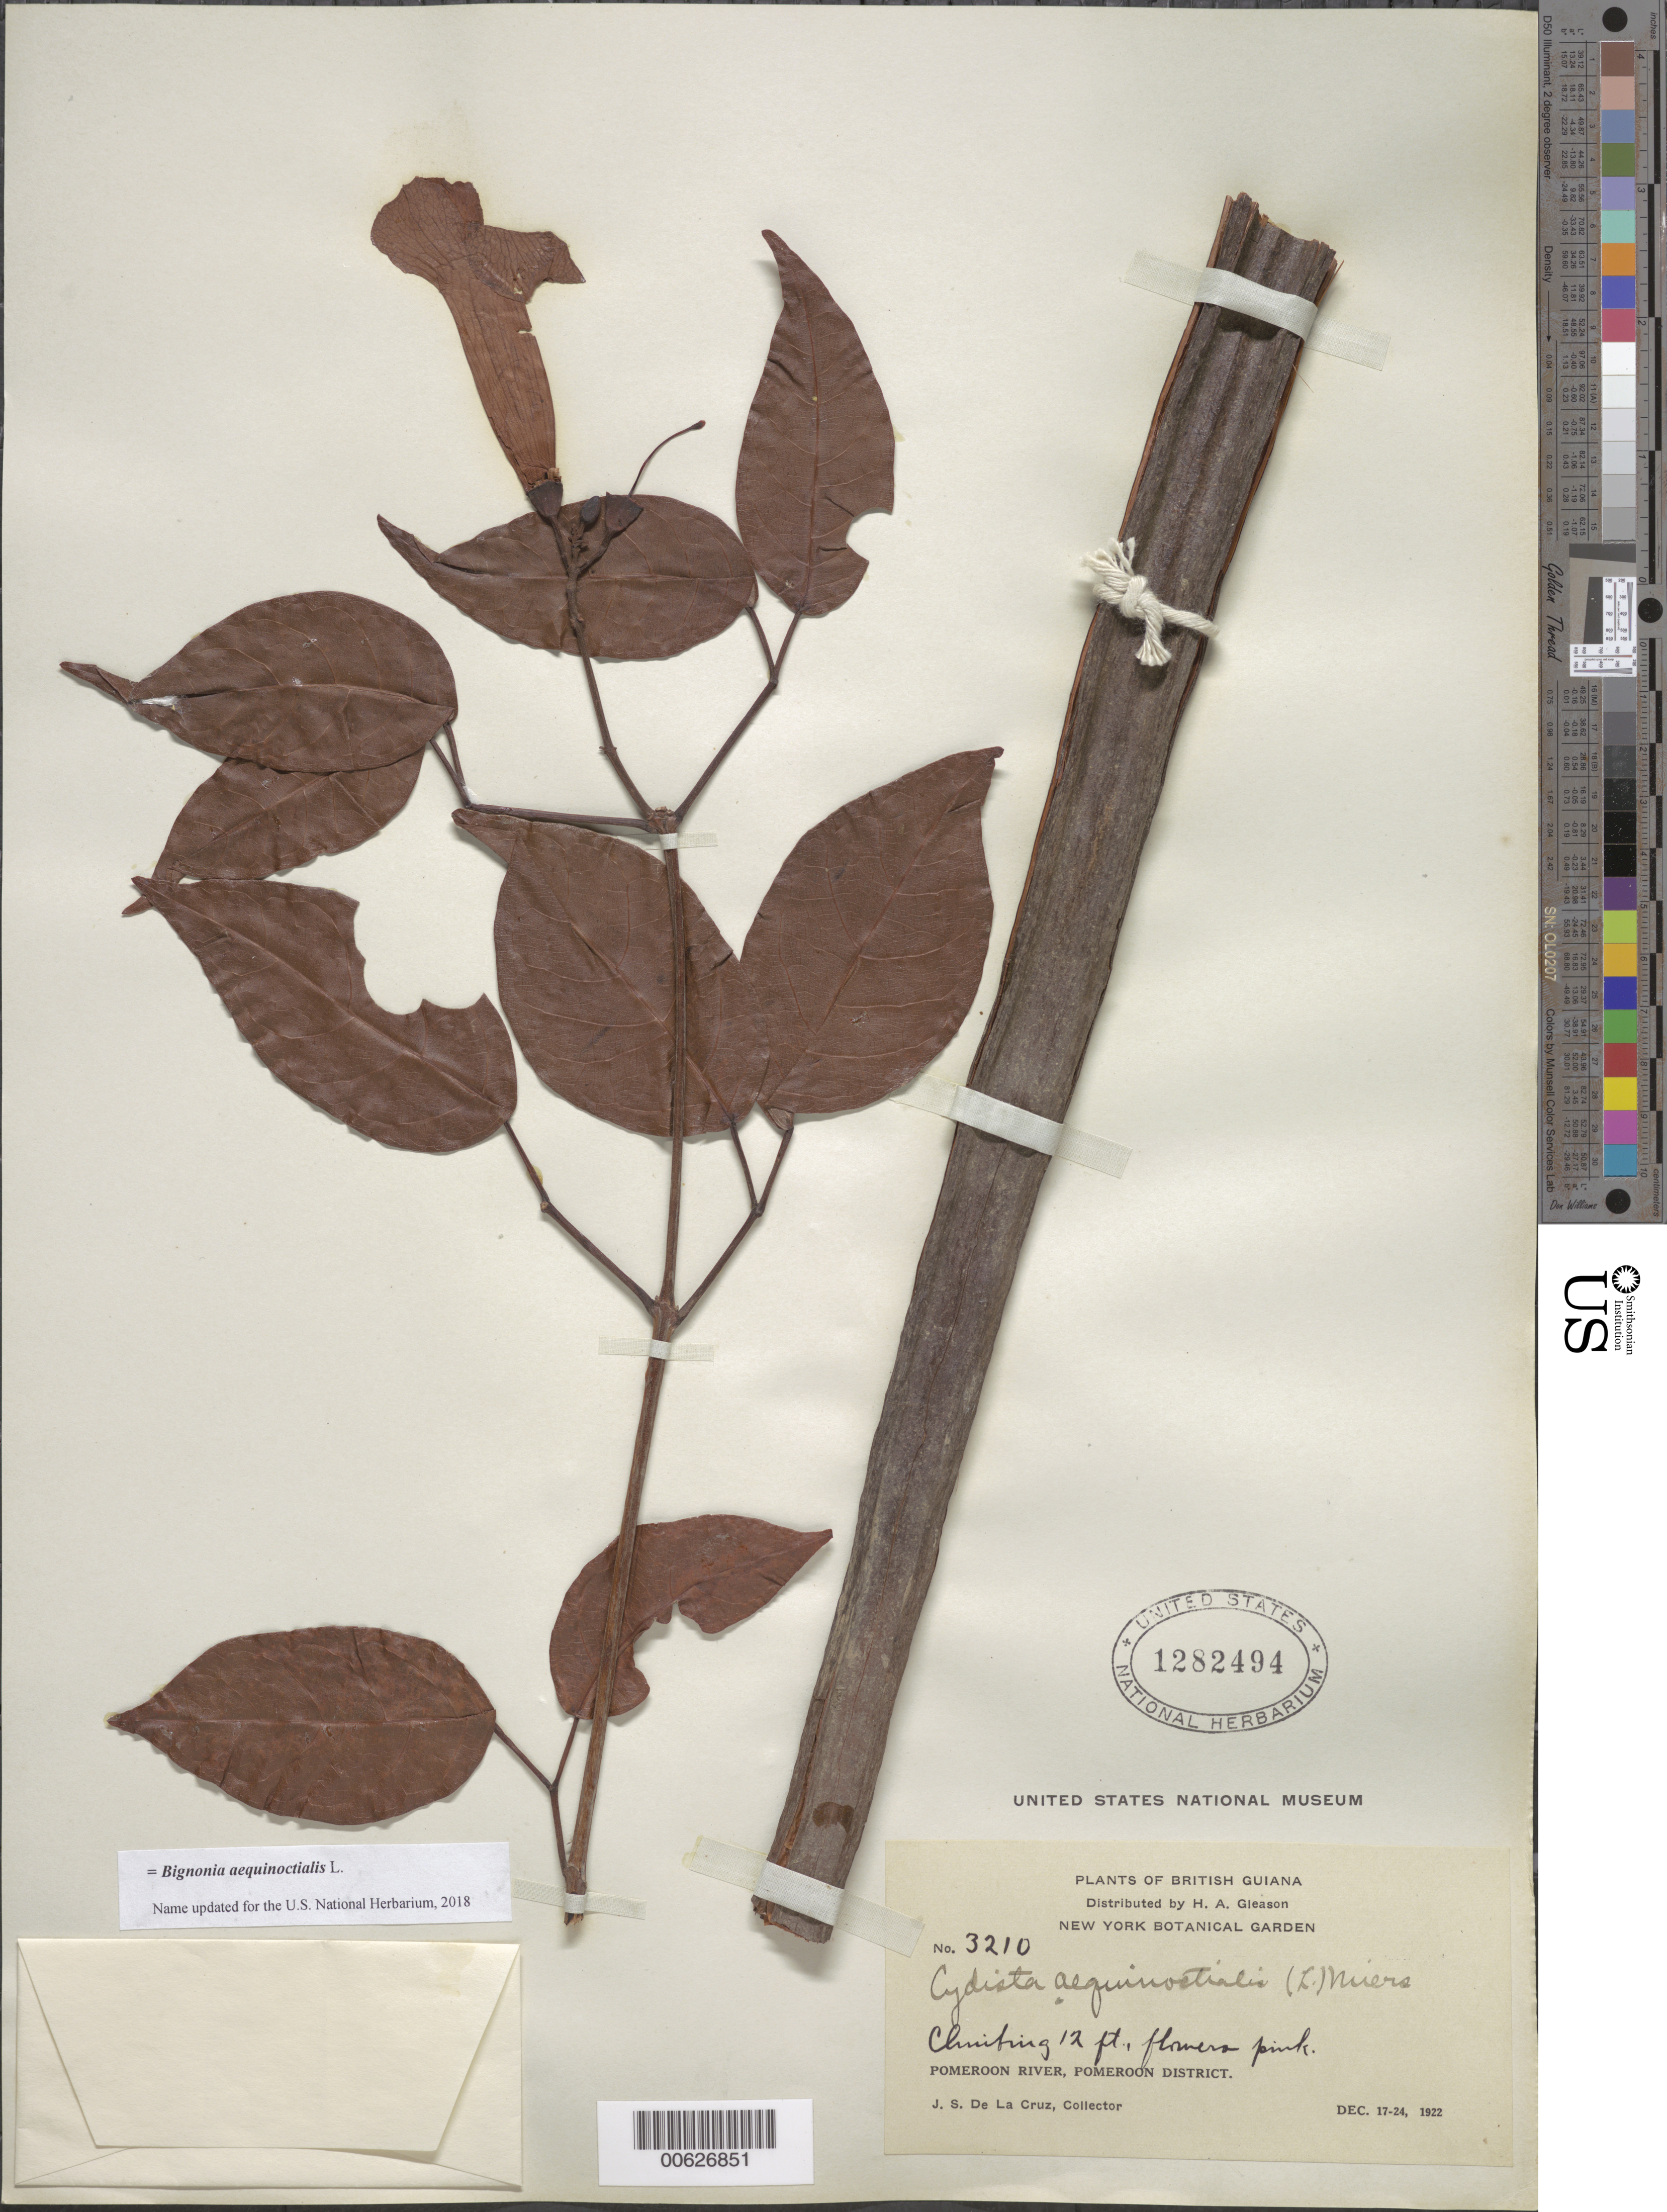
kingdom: Plantae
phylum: Tracheophyta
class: Magnoliopsida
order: Lamiales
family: Bignoniaceae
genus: Bignonia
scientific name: Bignonia aequinoctialis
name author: L.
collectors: J. S. de la Cruz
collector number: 3210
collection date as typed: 17-Dec-22 to 24-Dec-22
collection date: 1922-12-17/1922-12-24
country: Guyana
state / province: Pomeroon-Supenaam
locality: Pomeroon R.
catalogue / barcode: US 1282494